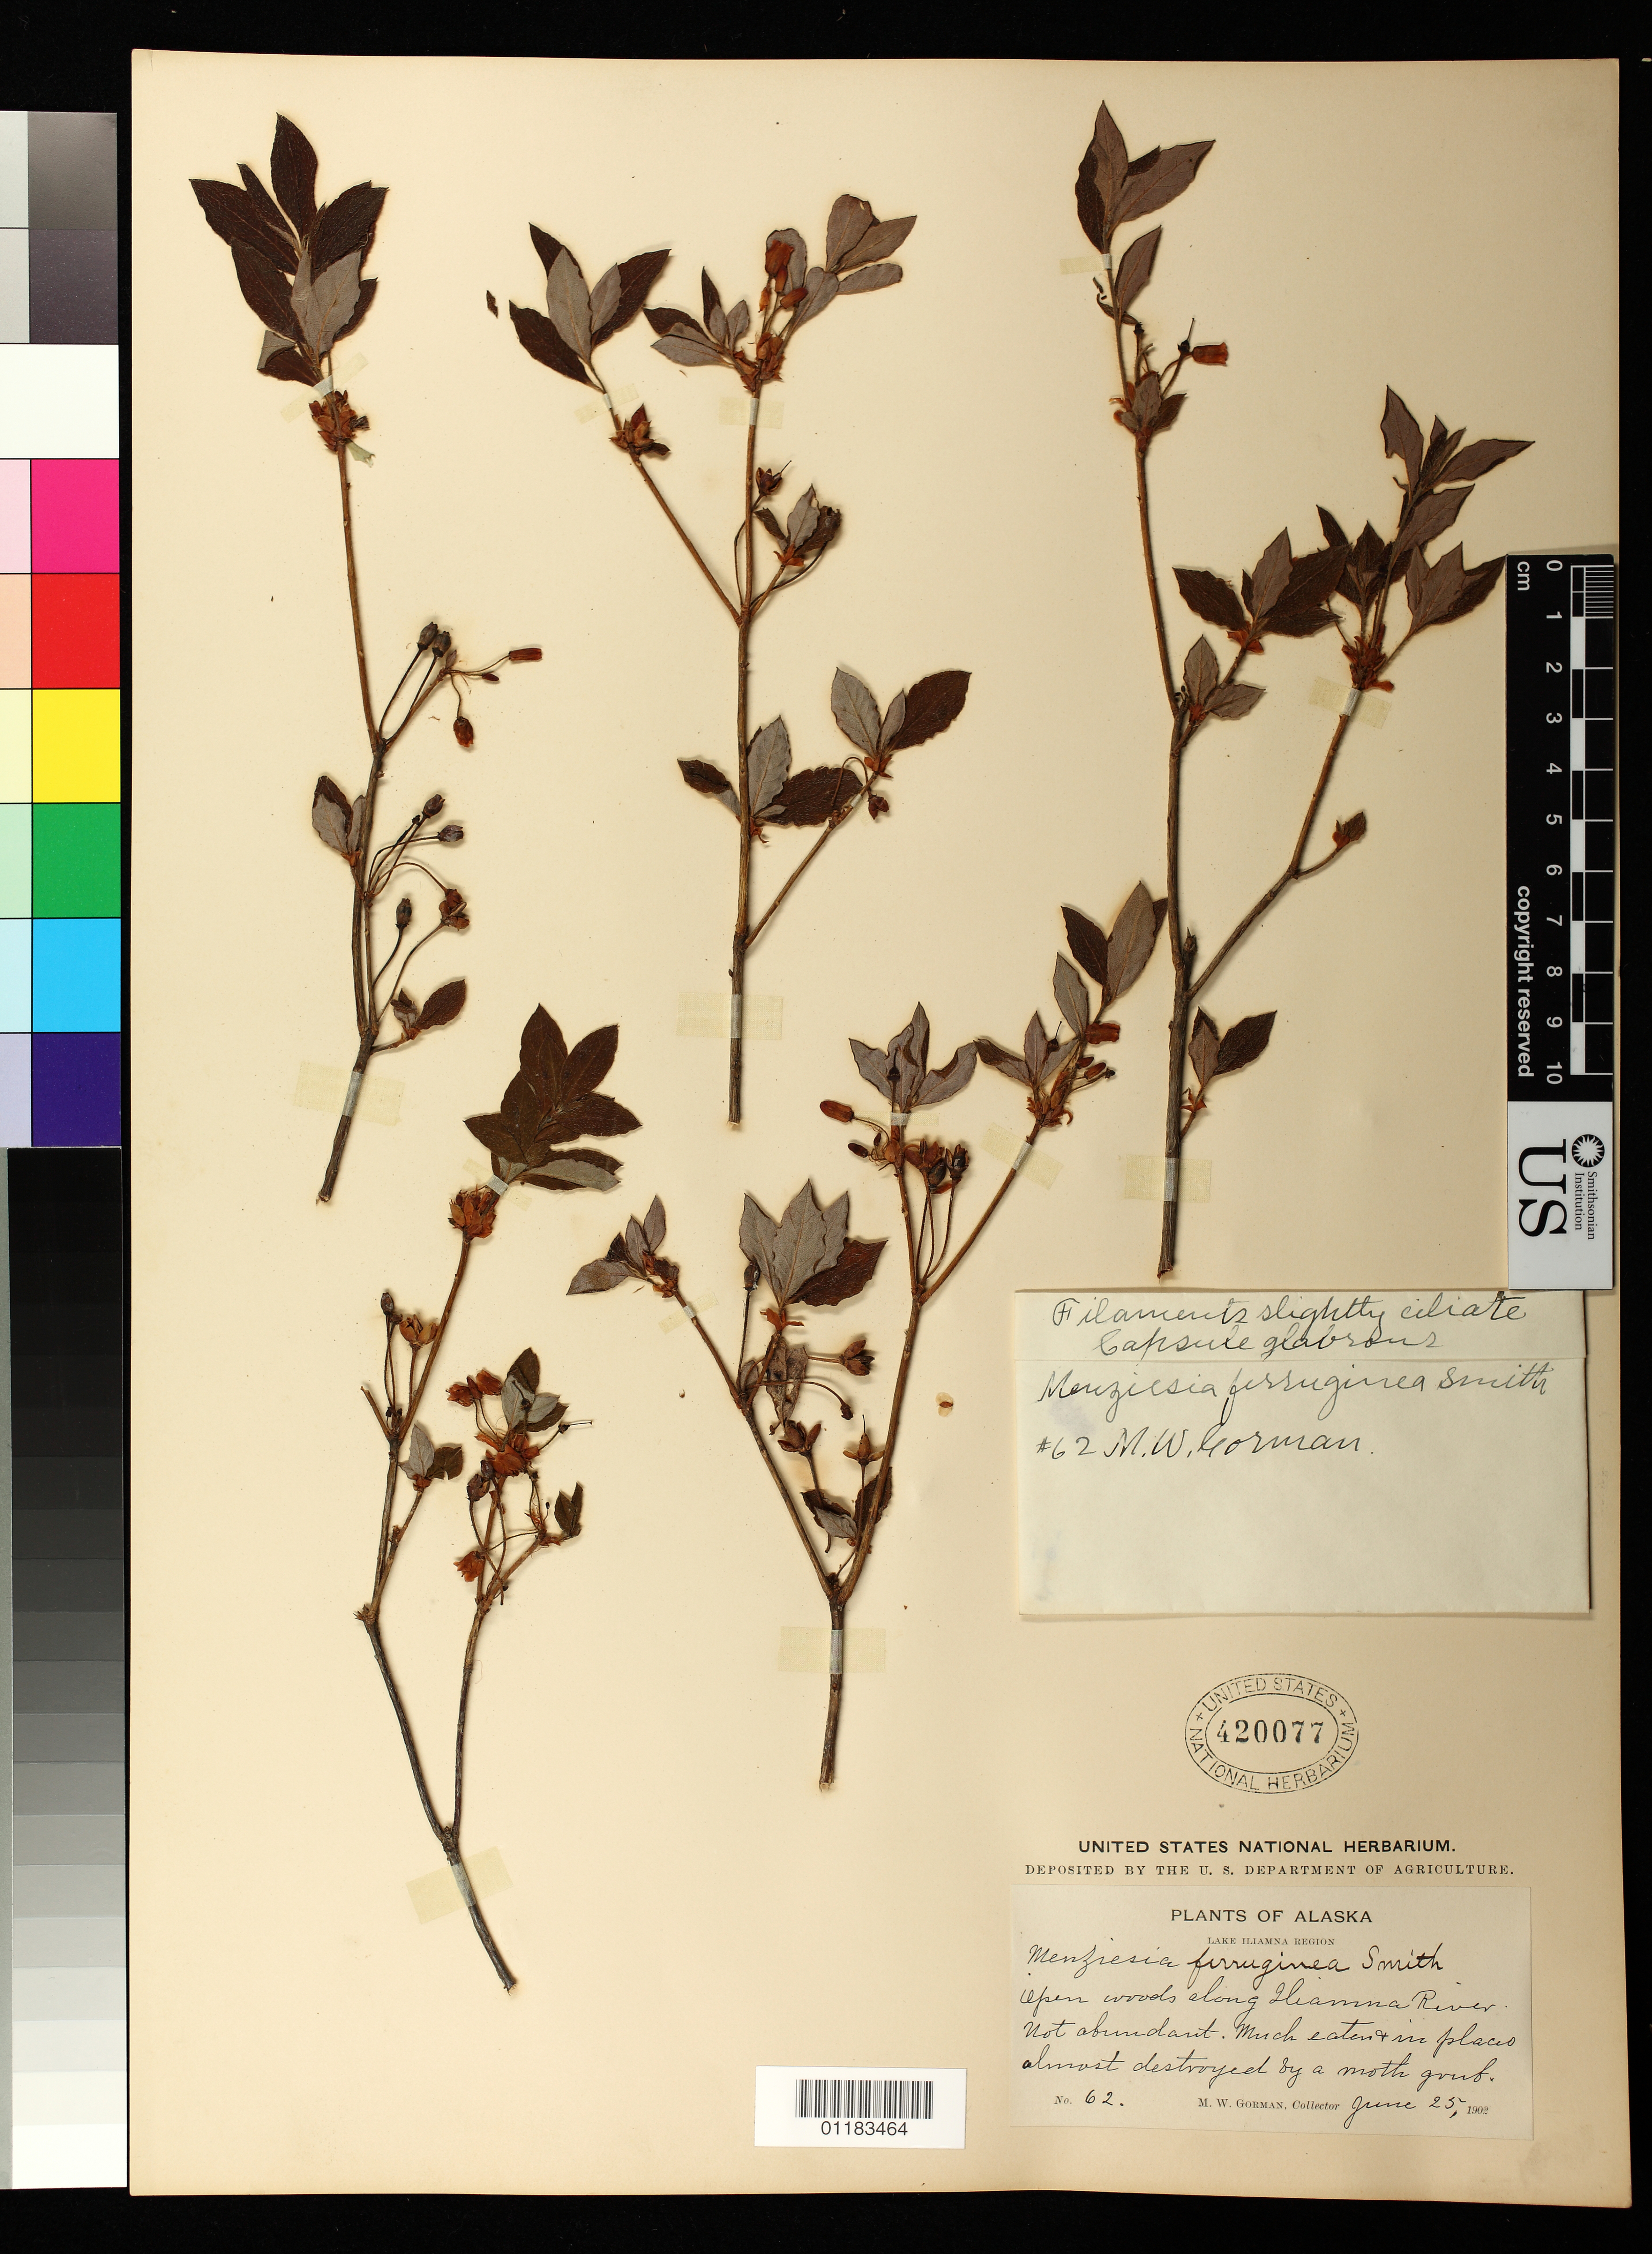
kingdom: Plantae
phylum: Tracheophyta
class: Magnoliopsida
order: Ericales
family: Ericaceae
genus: Menziesia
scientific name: Menziesia ferruginea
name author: Sm.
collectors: M. W. Gorman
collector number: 62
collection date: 1902-06-25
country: United States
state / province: Alaska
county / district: Lake and Peninsula Borough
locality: Open woods along Iliamna River.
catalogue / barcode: US 420077